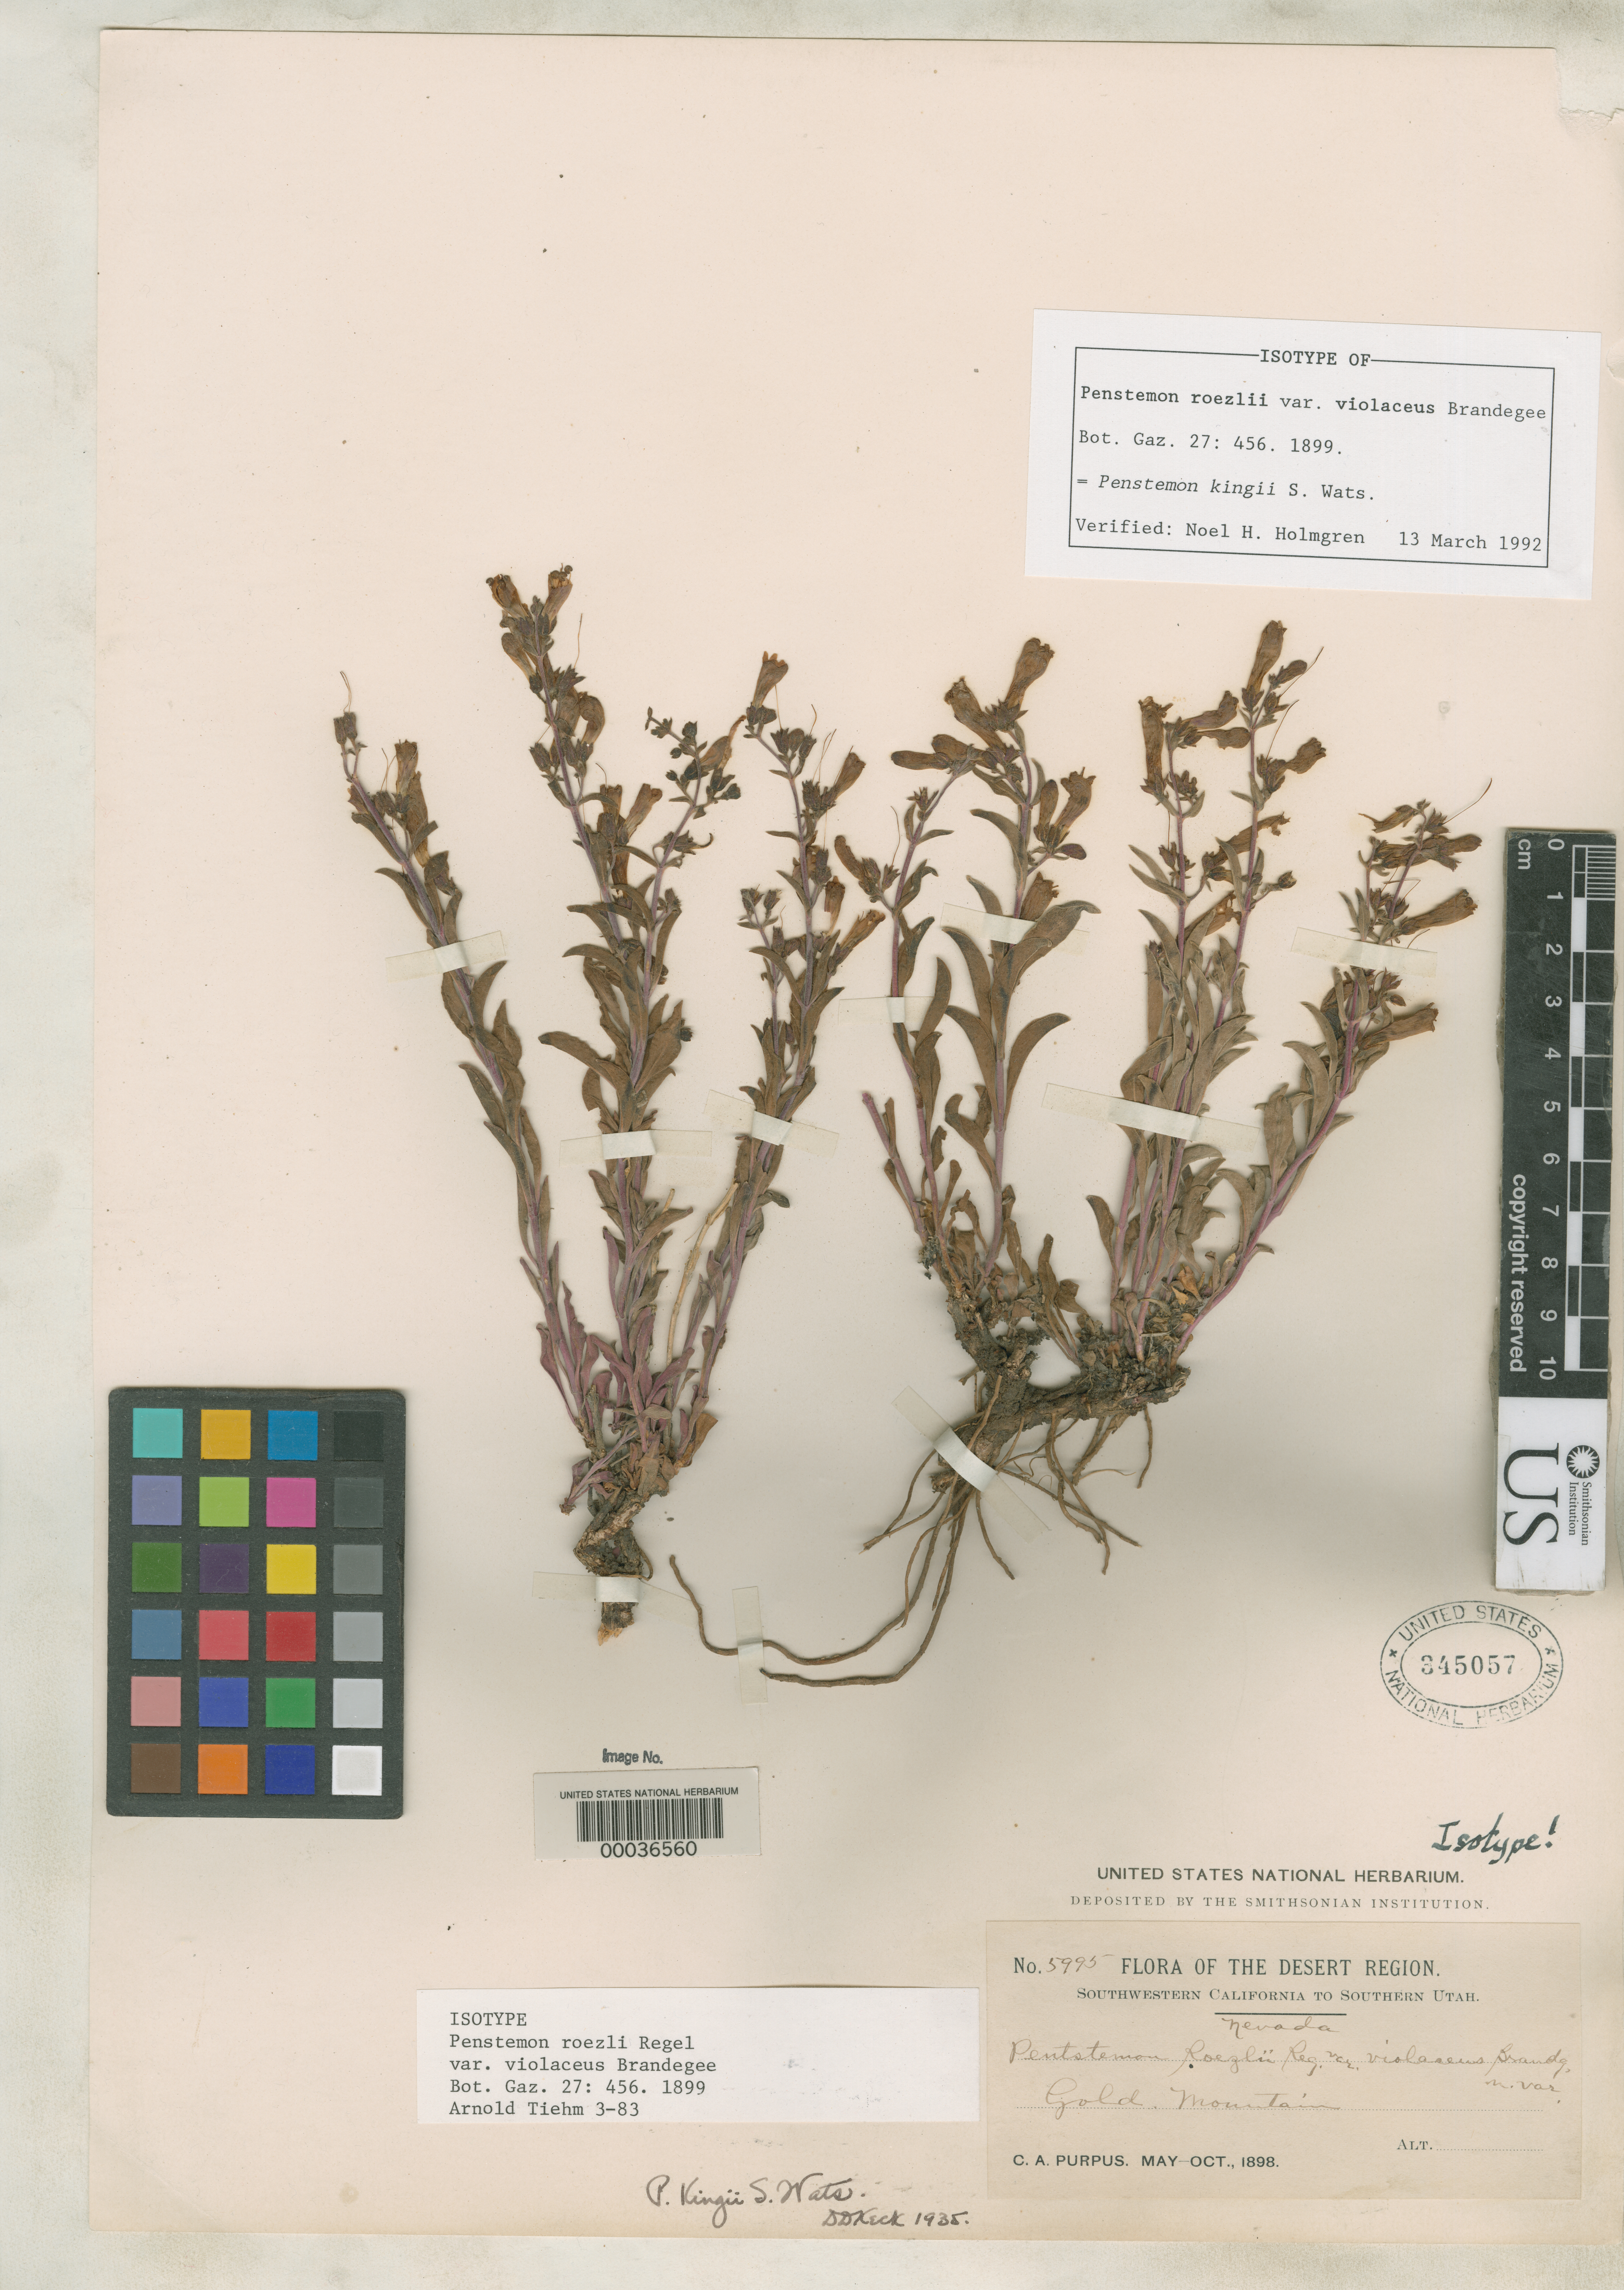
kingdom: Plantae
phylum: Tracheophyta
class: Magnoliopsida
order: Lamiales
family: Plantaginaceae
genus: Penstemon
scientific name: Penstemon roezlii var. violaceus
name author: Brandegee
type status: Isotype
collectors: F. W. Pennell & L. Constance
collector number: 5995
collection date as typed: May 1898 to -- Oct 1898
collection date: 1898-05/1898-10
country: United States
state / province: Nevada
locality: Gold Mt.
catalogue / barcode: US 345057